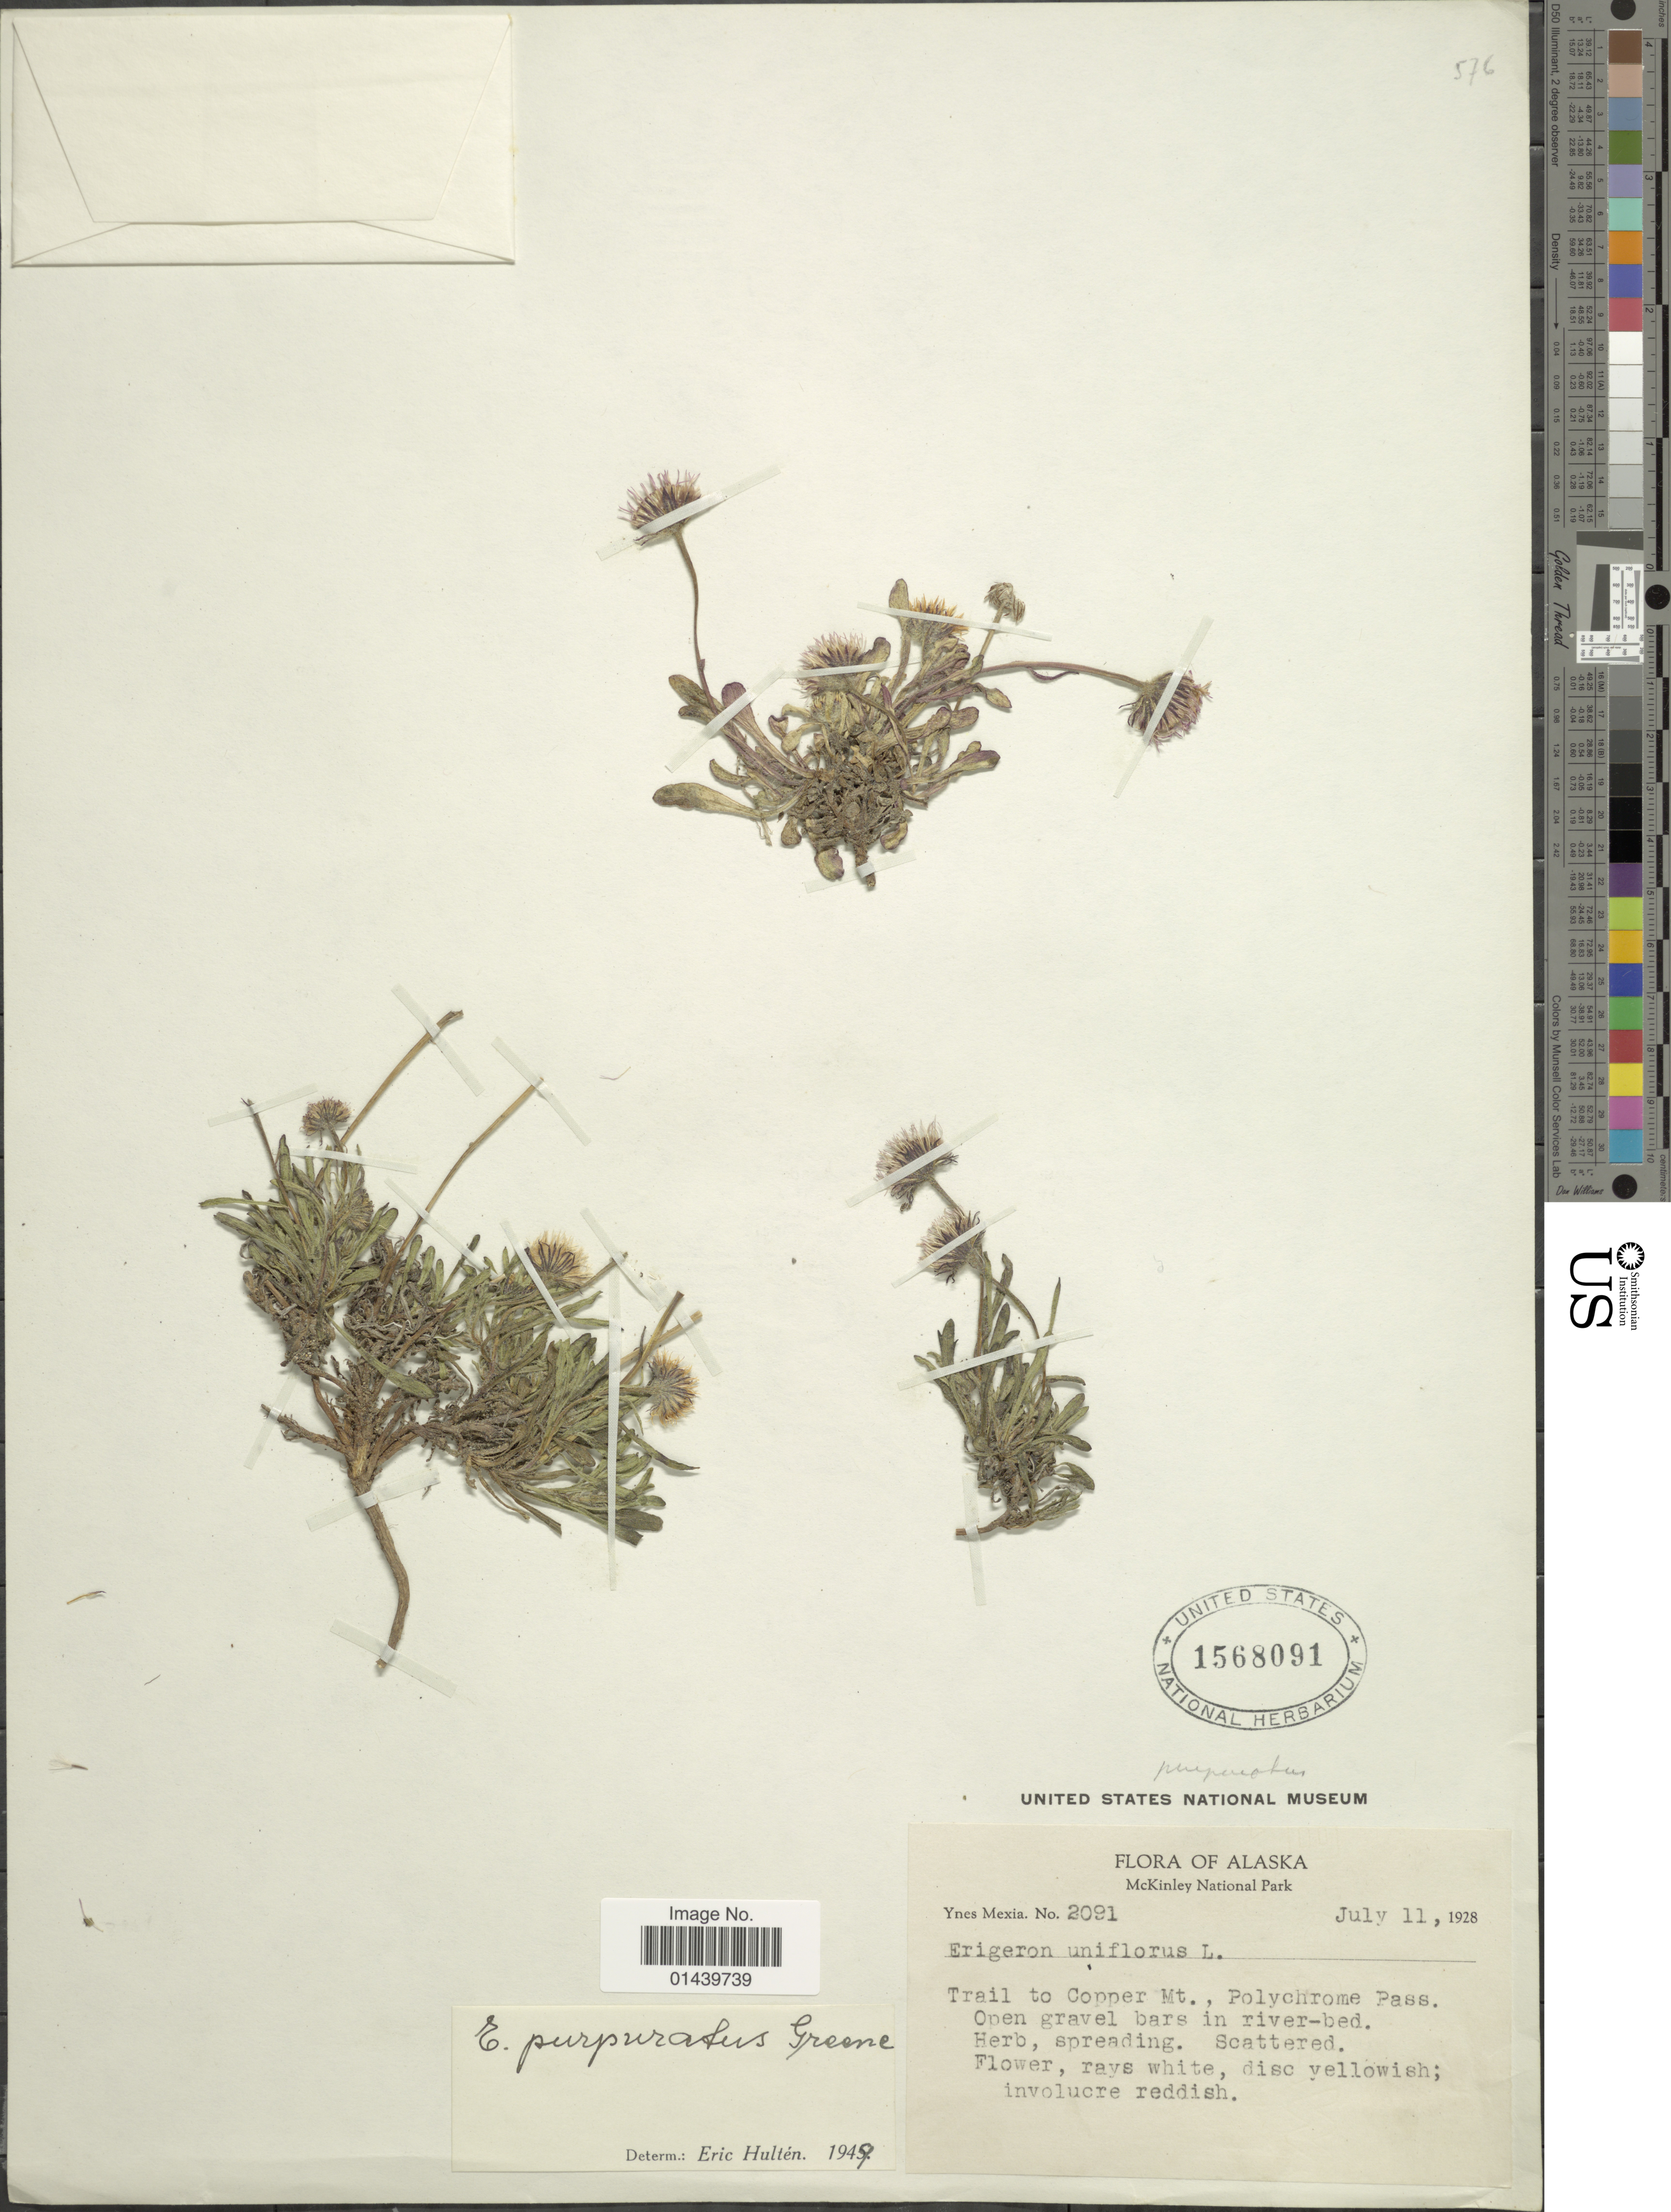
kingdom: Plantae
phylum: Tracheophyta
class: Magnoliopsida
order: Asterales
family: Asteraceae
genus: Erigeron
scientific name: Erigeron purpuratus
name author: Greene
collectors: Y. Mexia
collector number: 2091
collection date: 1928-07-11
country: United States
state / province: Alaska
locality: Trail to Copper Mt., Polychrome Pass. Open gravel bars in river-bed.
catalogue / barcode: US 1568091